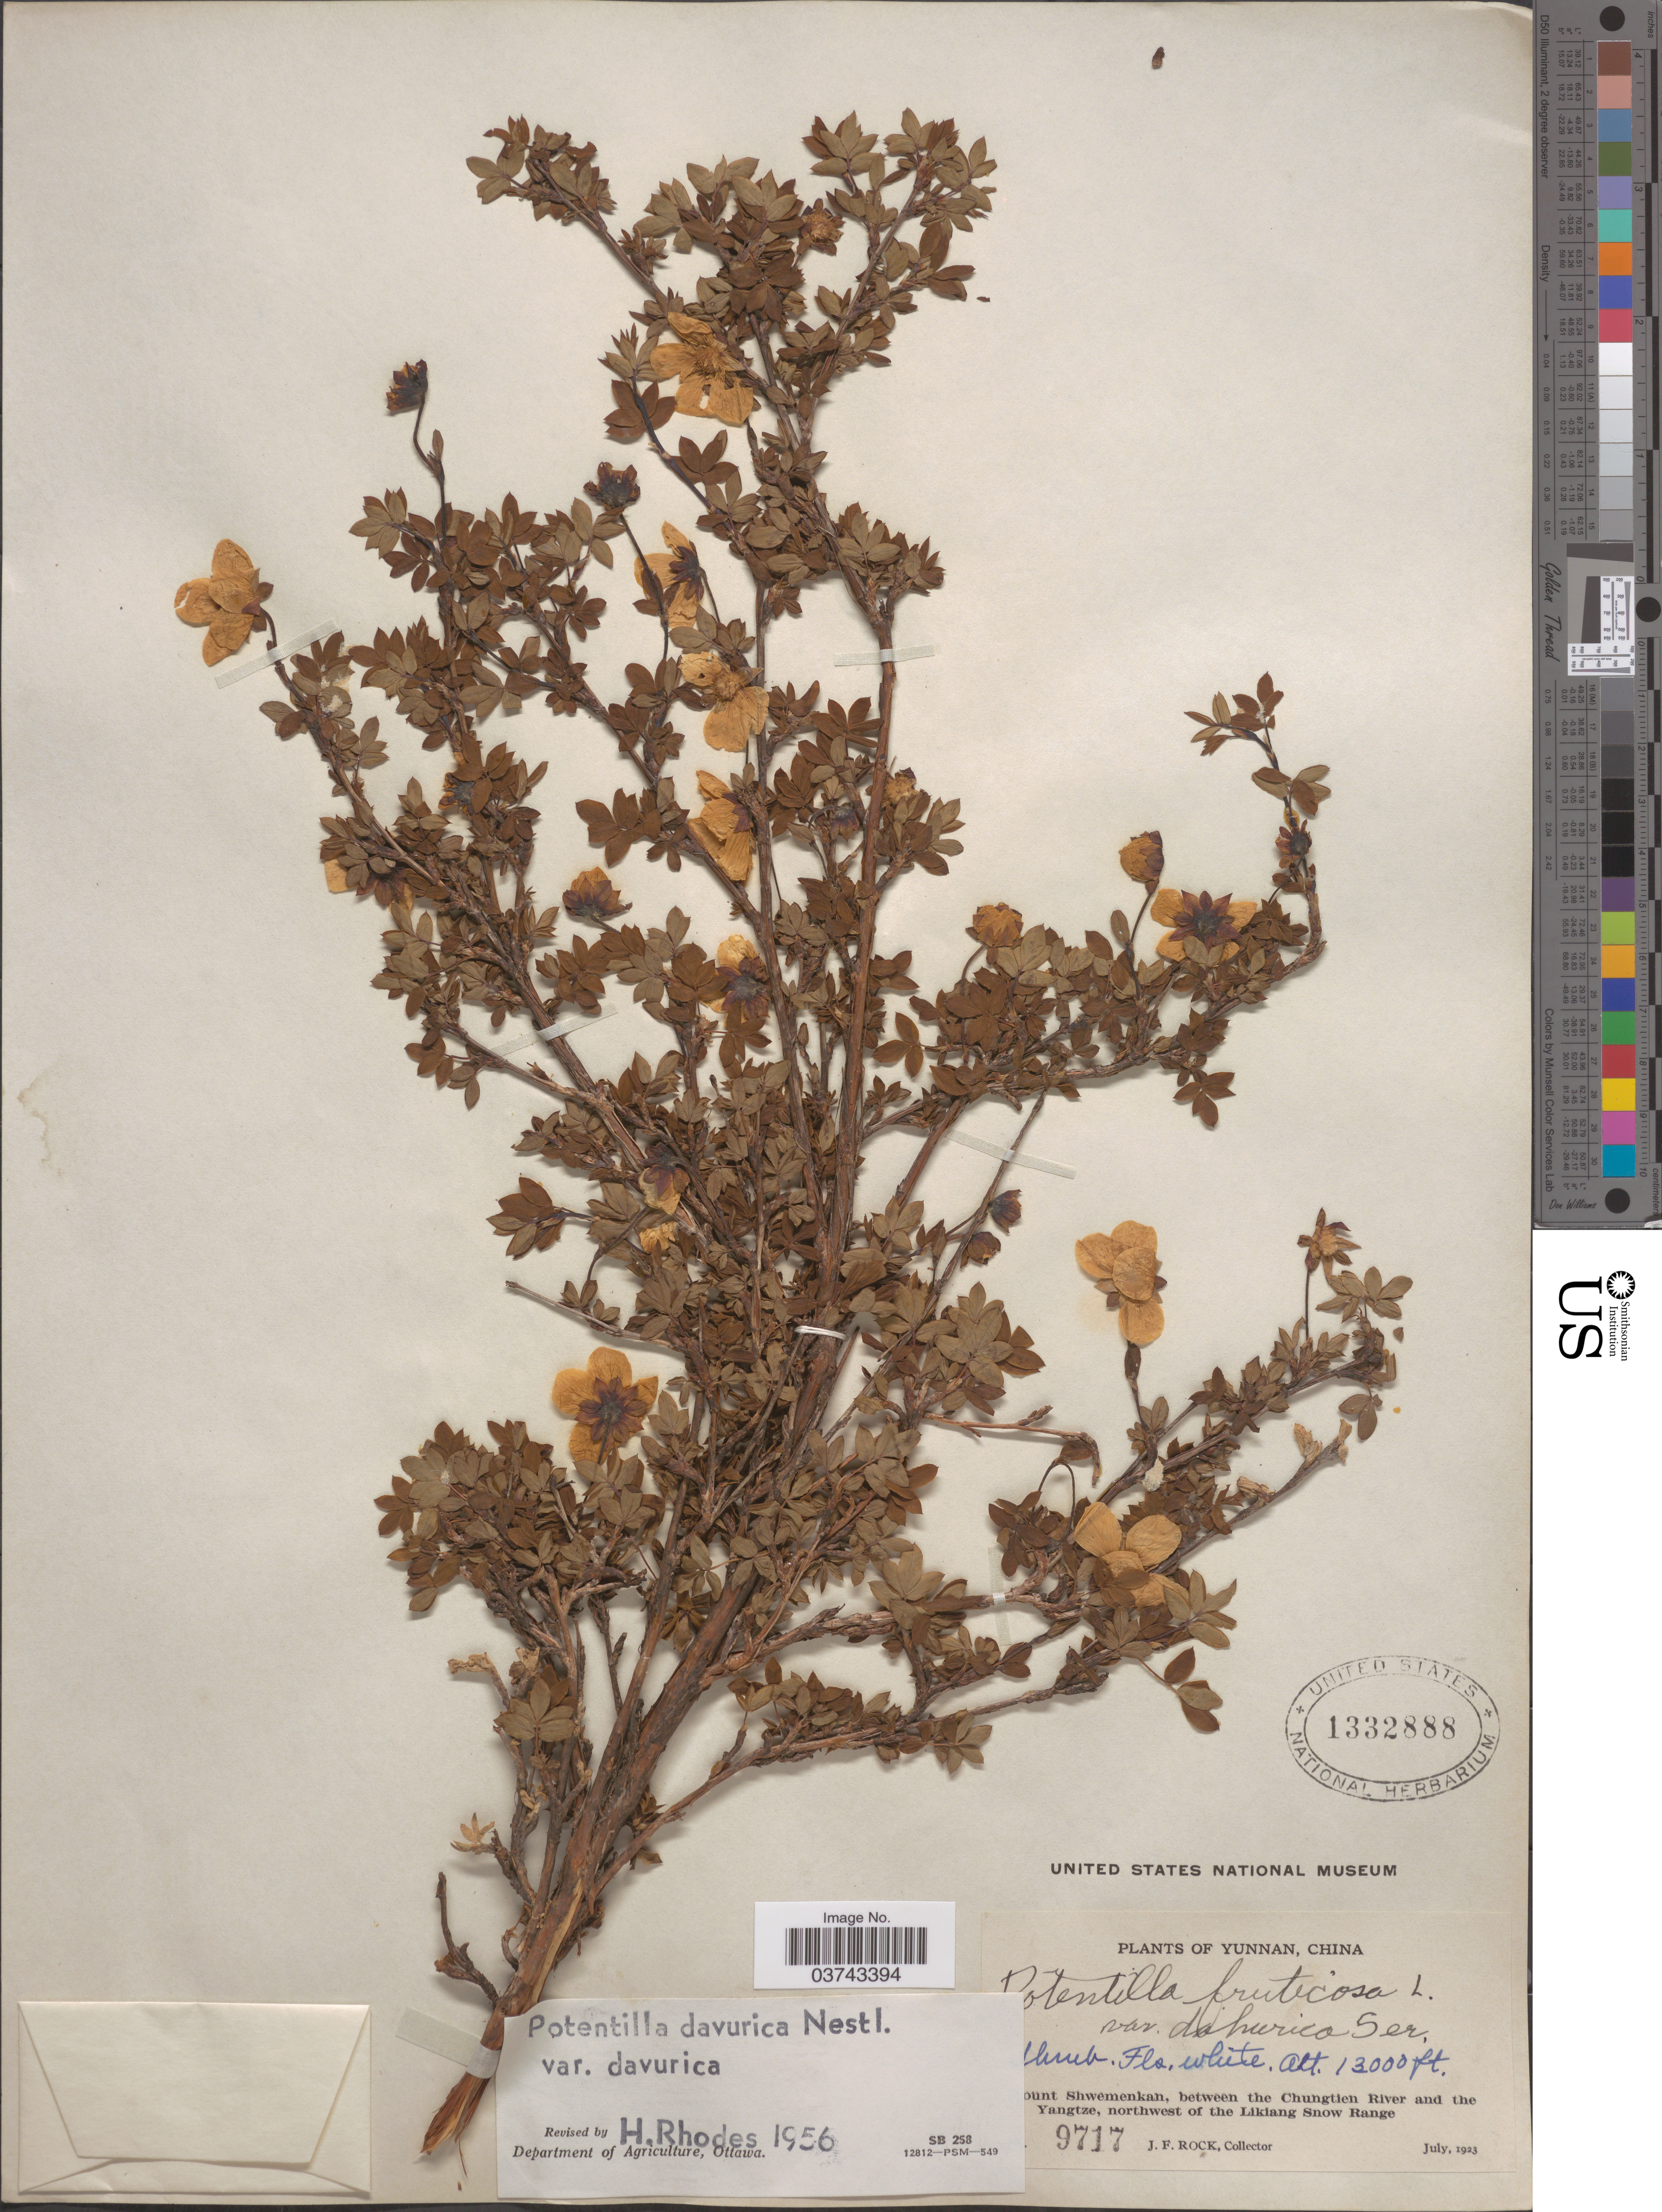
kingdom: Plantae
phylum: Tracheophyta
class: Magnoliopsida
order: Rosales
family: Rosaceae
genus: Dasiphora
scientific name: Dasiphora glabrata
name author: (Willd. ex Schltdl.) Soják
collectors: J. Rock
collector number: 9717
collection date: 1923-07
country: China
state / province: Yunnan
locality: [illegible text]ount Shwemenkan, between the Chungtien River and the Yangtze, northwest of the Likiang Snow Range.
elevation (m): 3962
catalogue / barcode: US 1332888